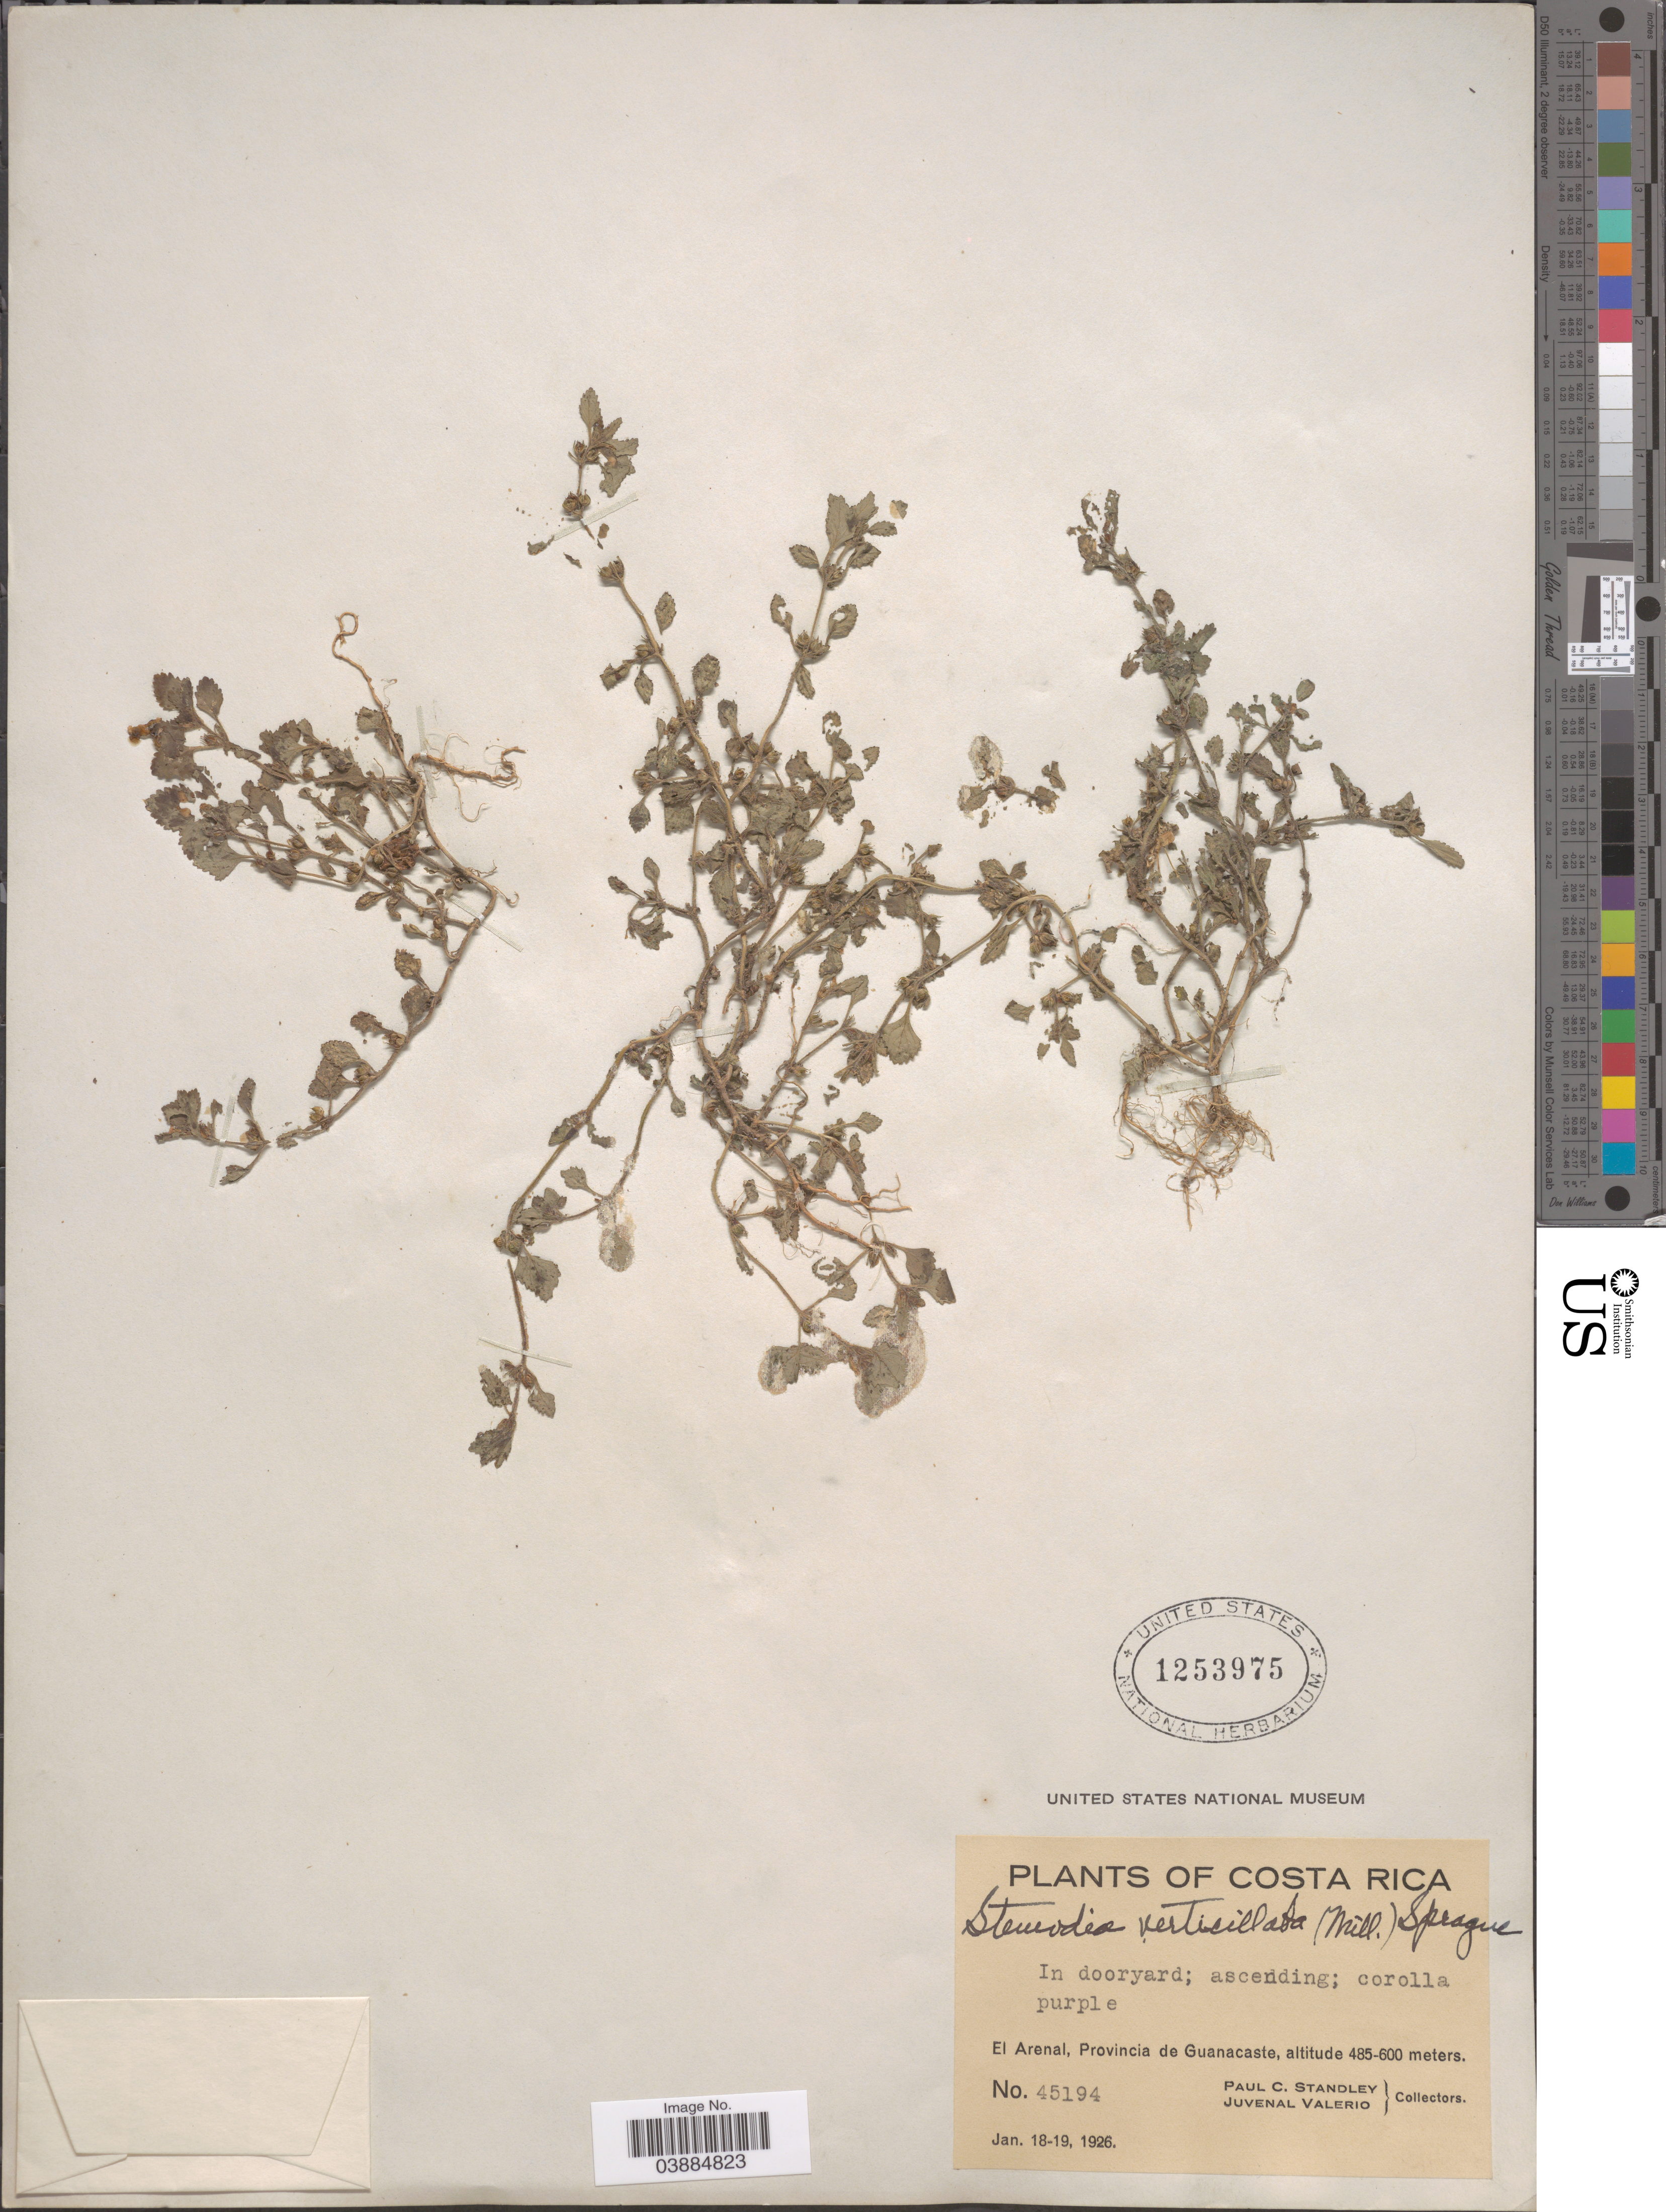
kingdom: Plantae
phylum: Tracheophyta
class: Magnoliopsida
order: Lamiales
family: Plantaginaceae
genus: Stemodia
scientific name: Stemodia verticillata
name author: (Mill.) Hassl.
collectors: P. C. Standley & J. Valerio R.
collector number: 45194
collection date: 1926-01-18/1926-01-19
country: Costa Rica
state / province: Guanacaste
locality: El Arenal.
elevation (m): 485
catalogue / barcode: US 1253975